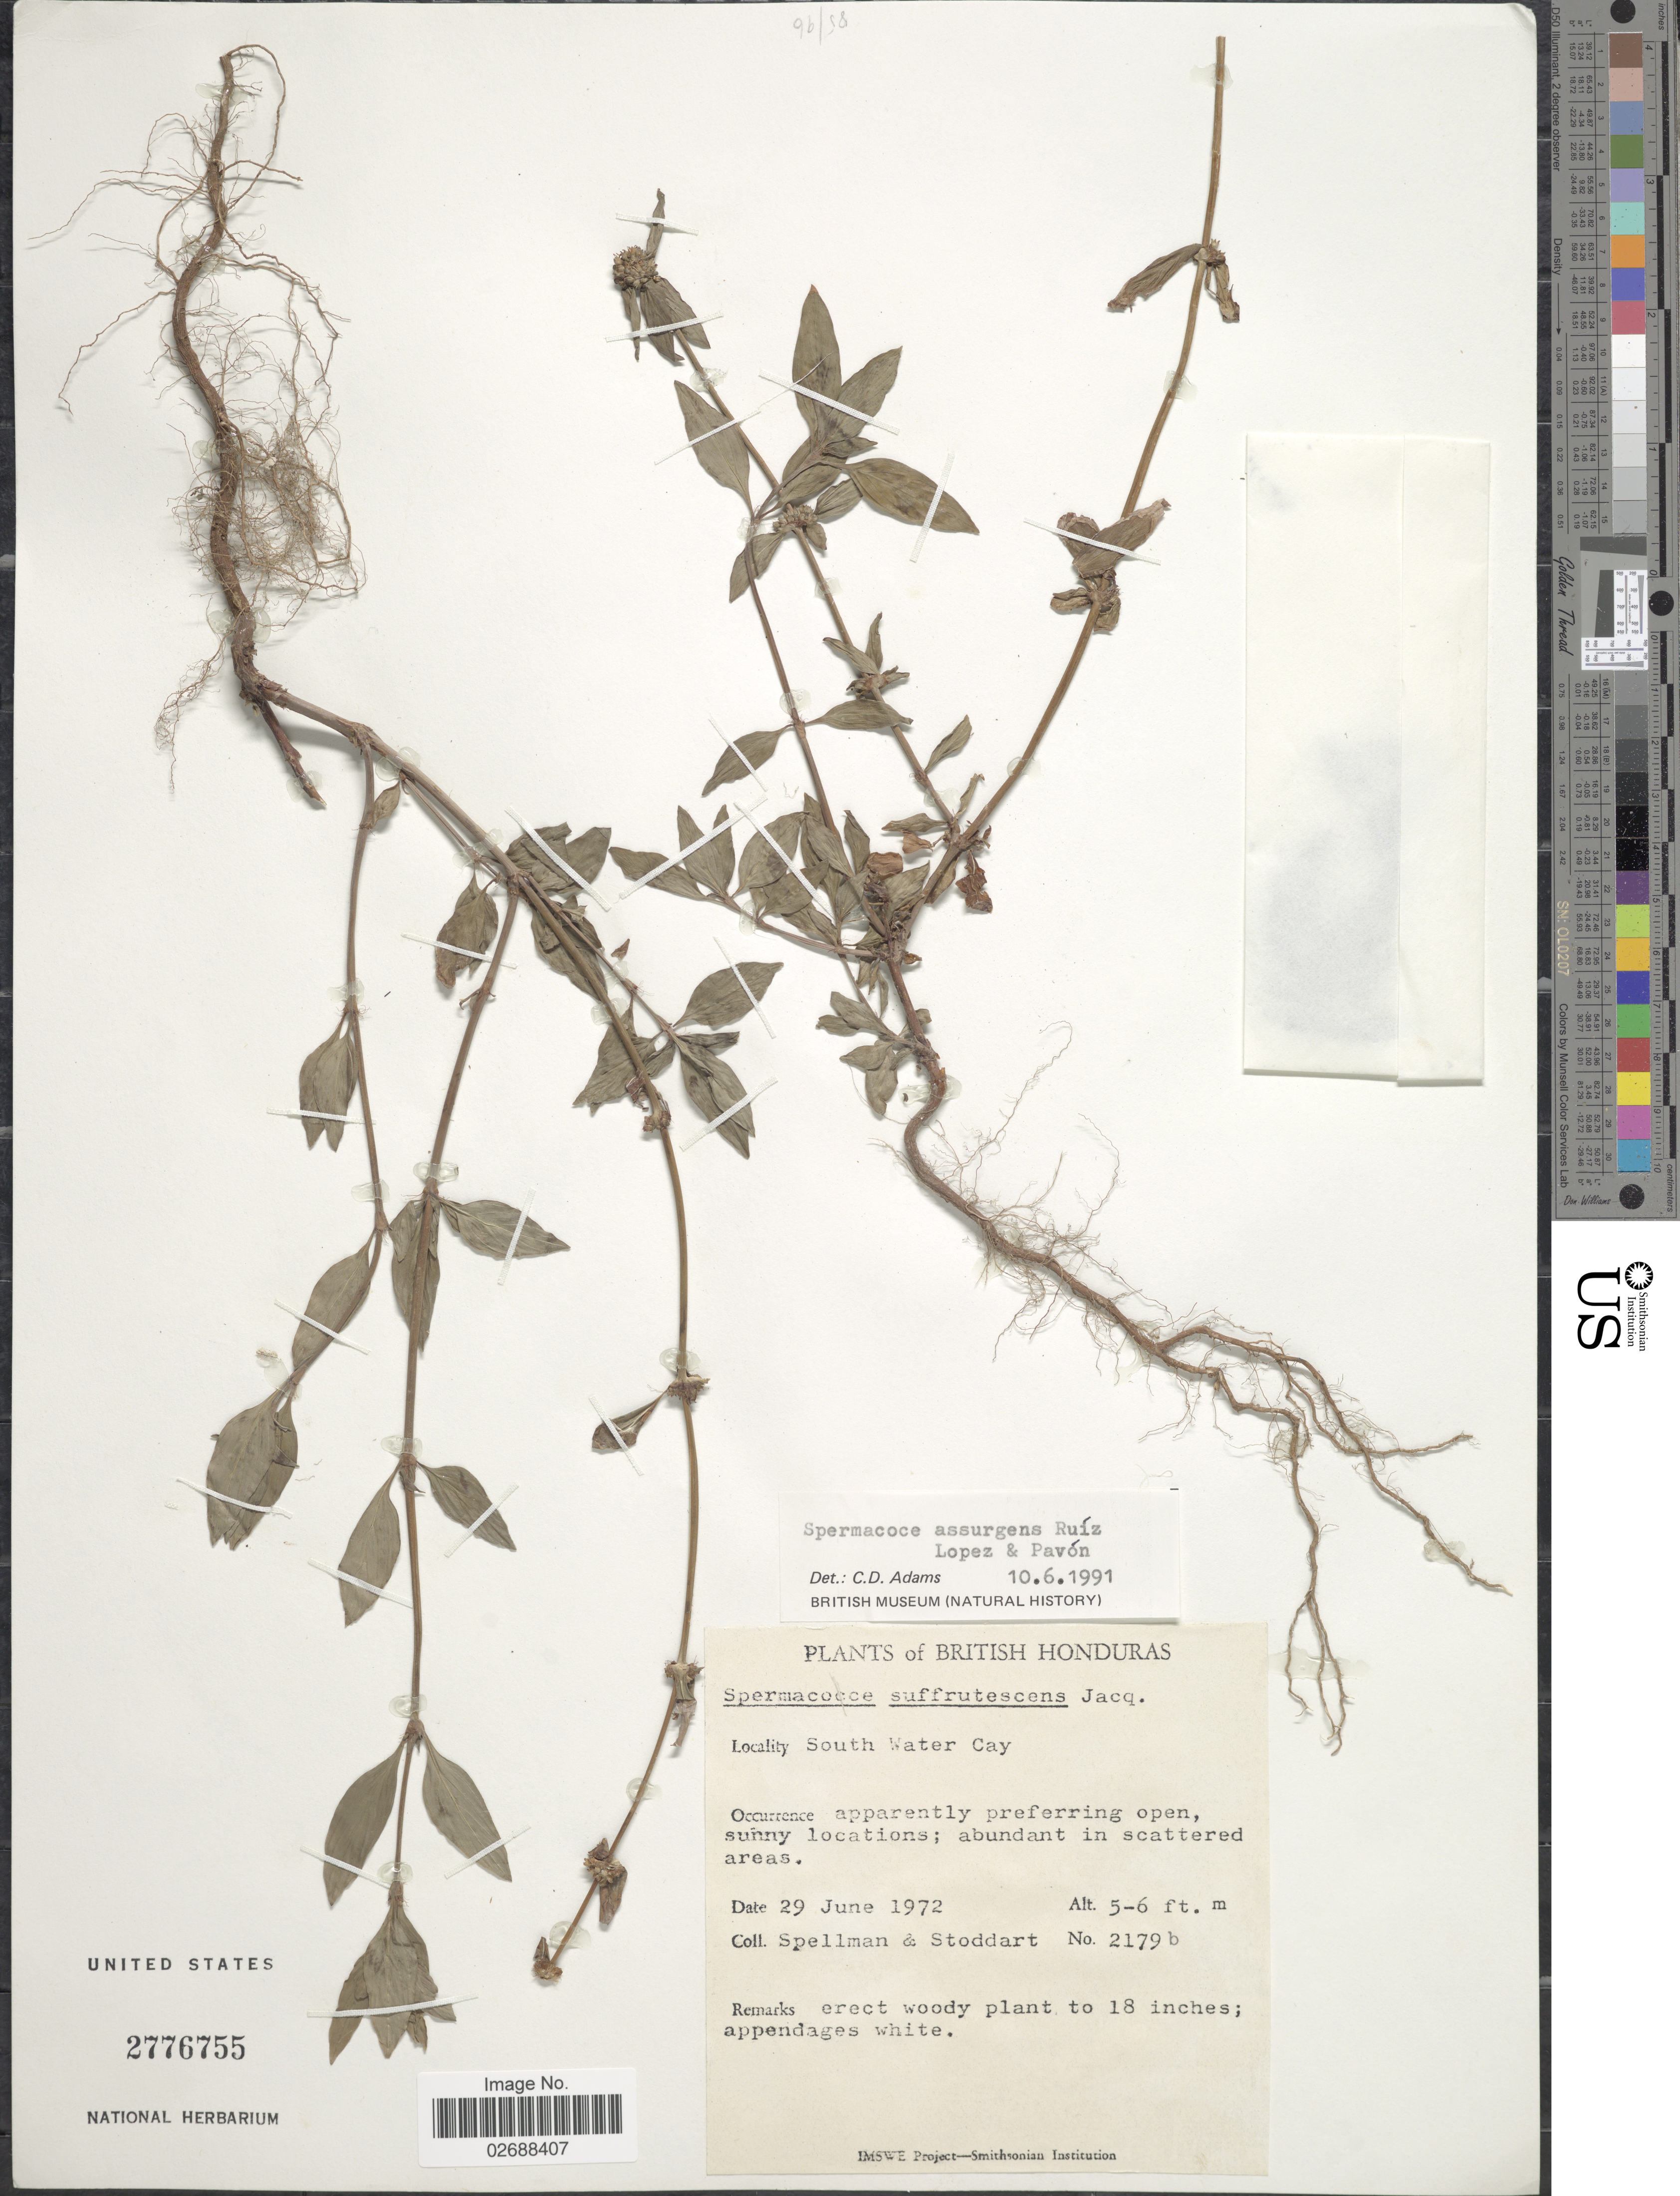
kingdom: Plantae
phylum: Tracheophyta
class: Magnoliopsida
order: Gentianales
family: Rubiaceae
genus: Borreria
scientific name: Borreria assurgens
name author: (Ruiz & Pav.) Griseb.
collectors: Spellman, -- & -. Stoddart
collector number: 2179b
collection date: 1972-06-29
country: Belize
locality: British Honduras. South Water Cay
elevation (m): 2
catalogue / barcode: US 2776755